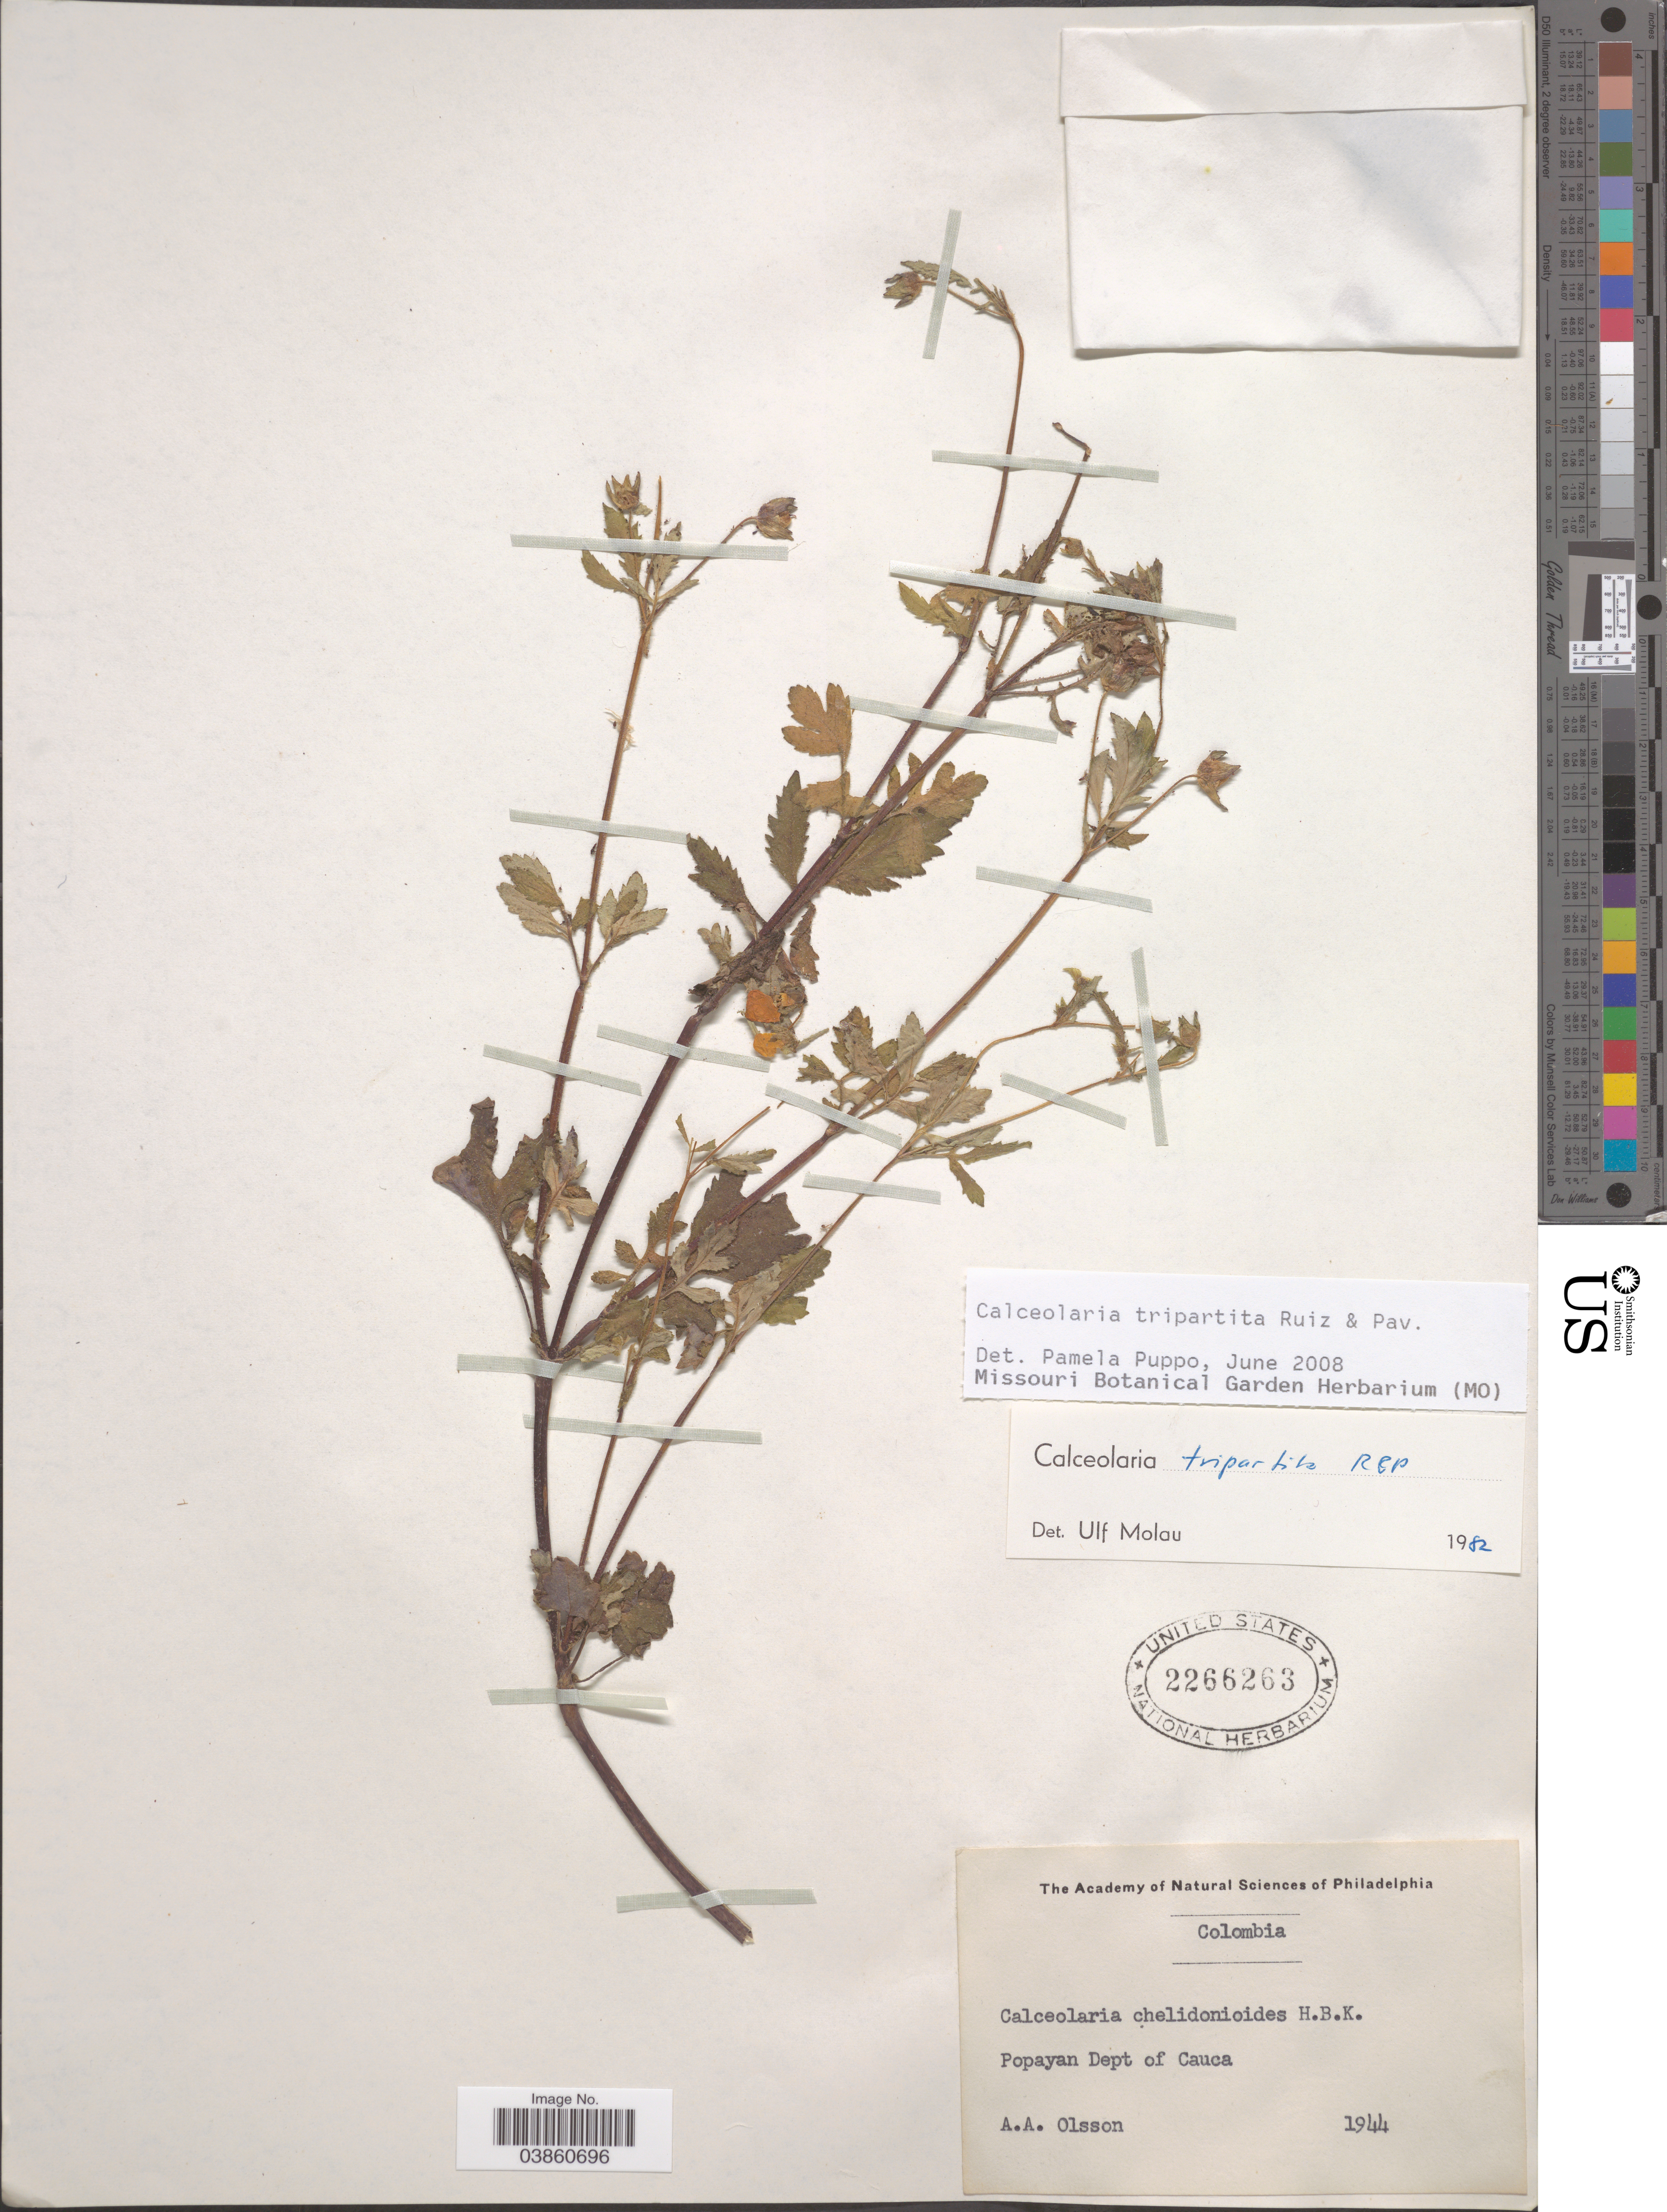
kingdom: Plantae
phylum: Tracheophyta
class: Magnoliopsida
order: Lamiales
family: Calceolariaceae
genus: Calceolaria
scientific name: Calceolaria tripartita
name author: Ruiz & Pav.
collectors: A. Olsson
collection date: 1944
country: Colombia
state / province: Cauca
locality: Popayan Dept of Cauca.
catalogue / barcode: US 2266263